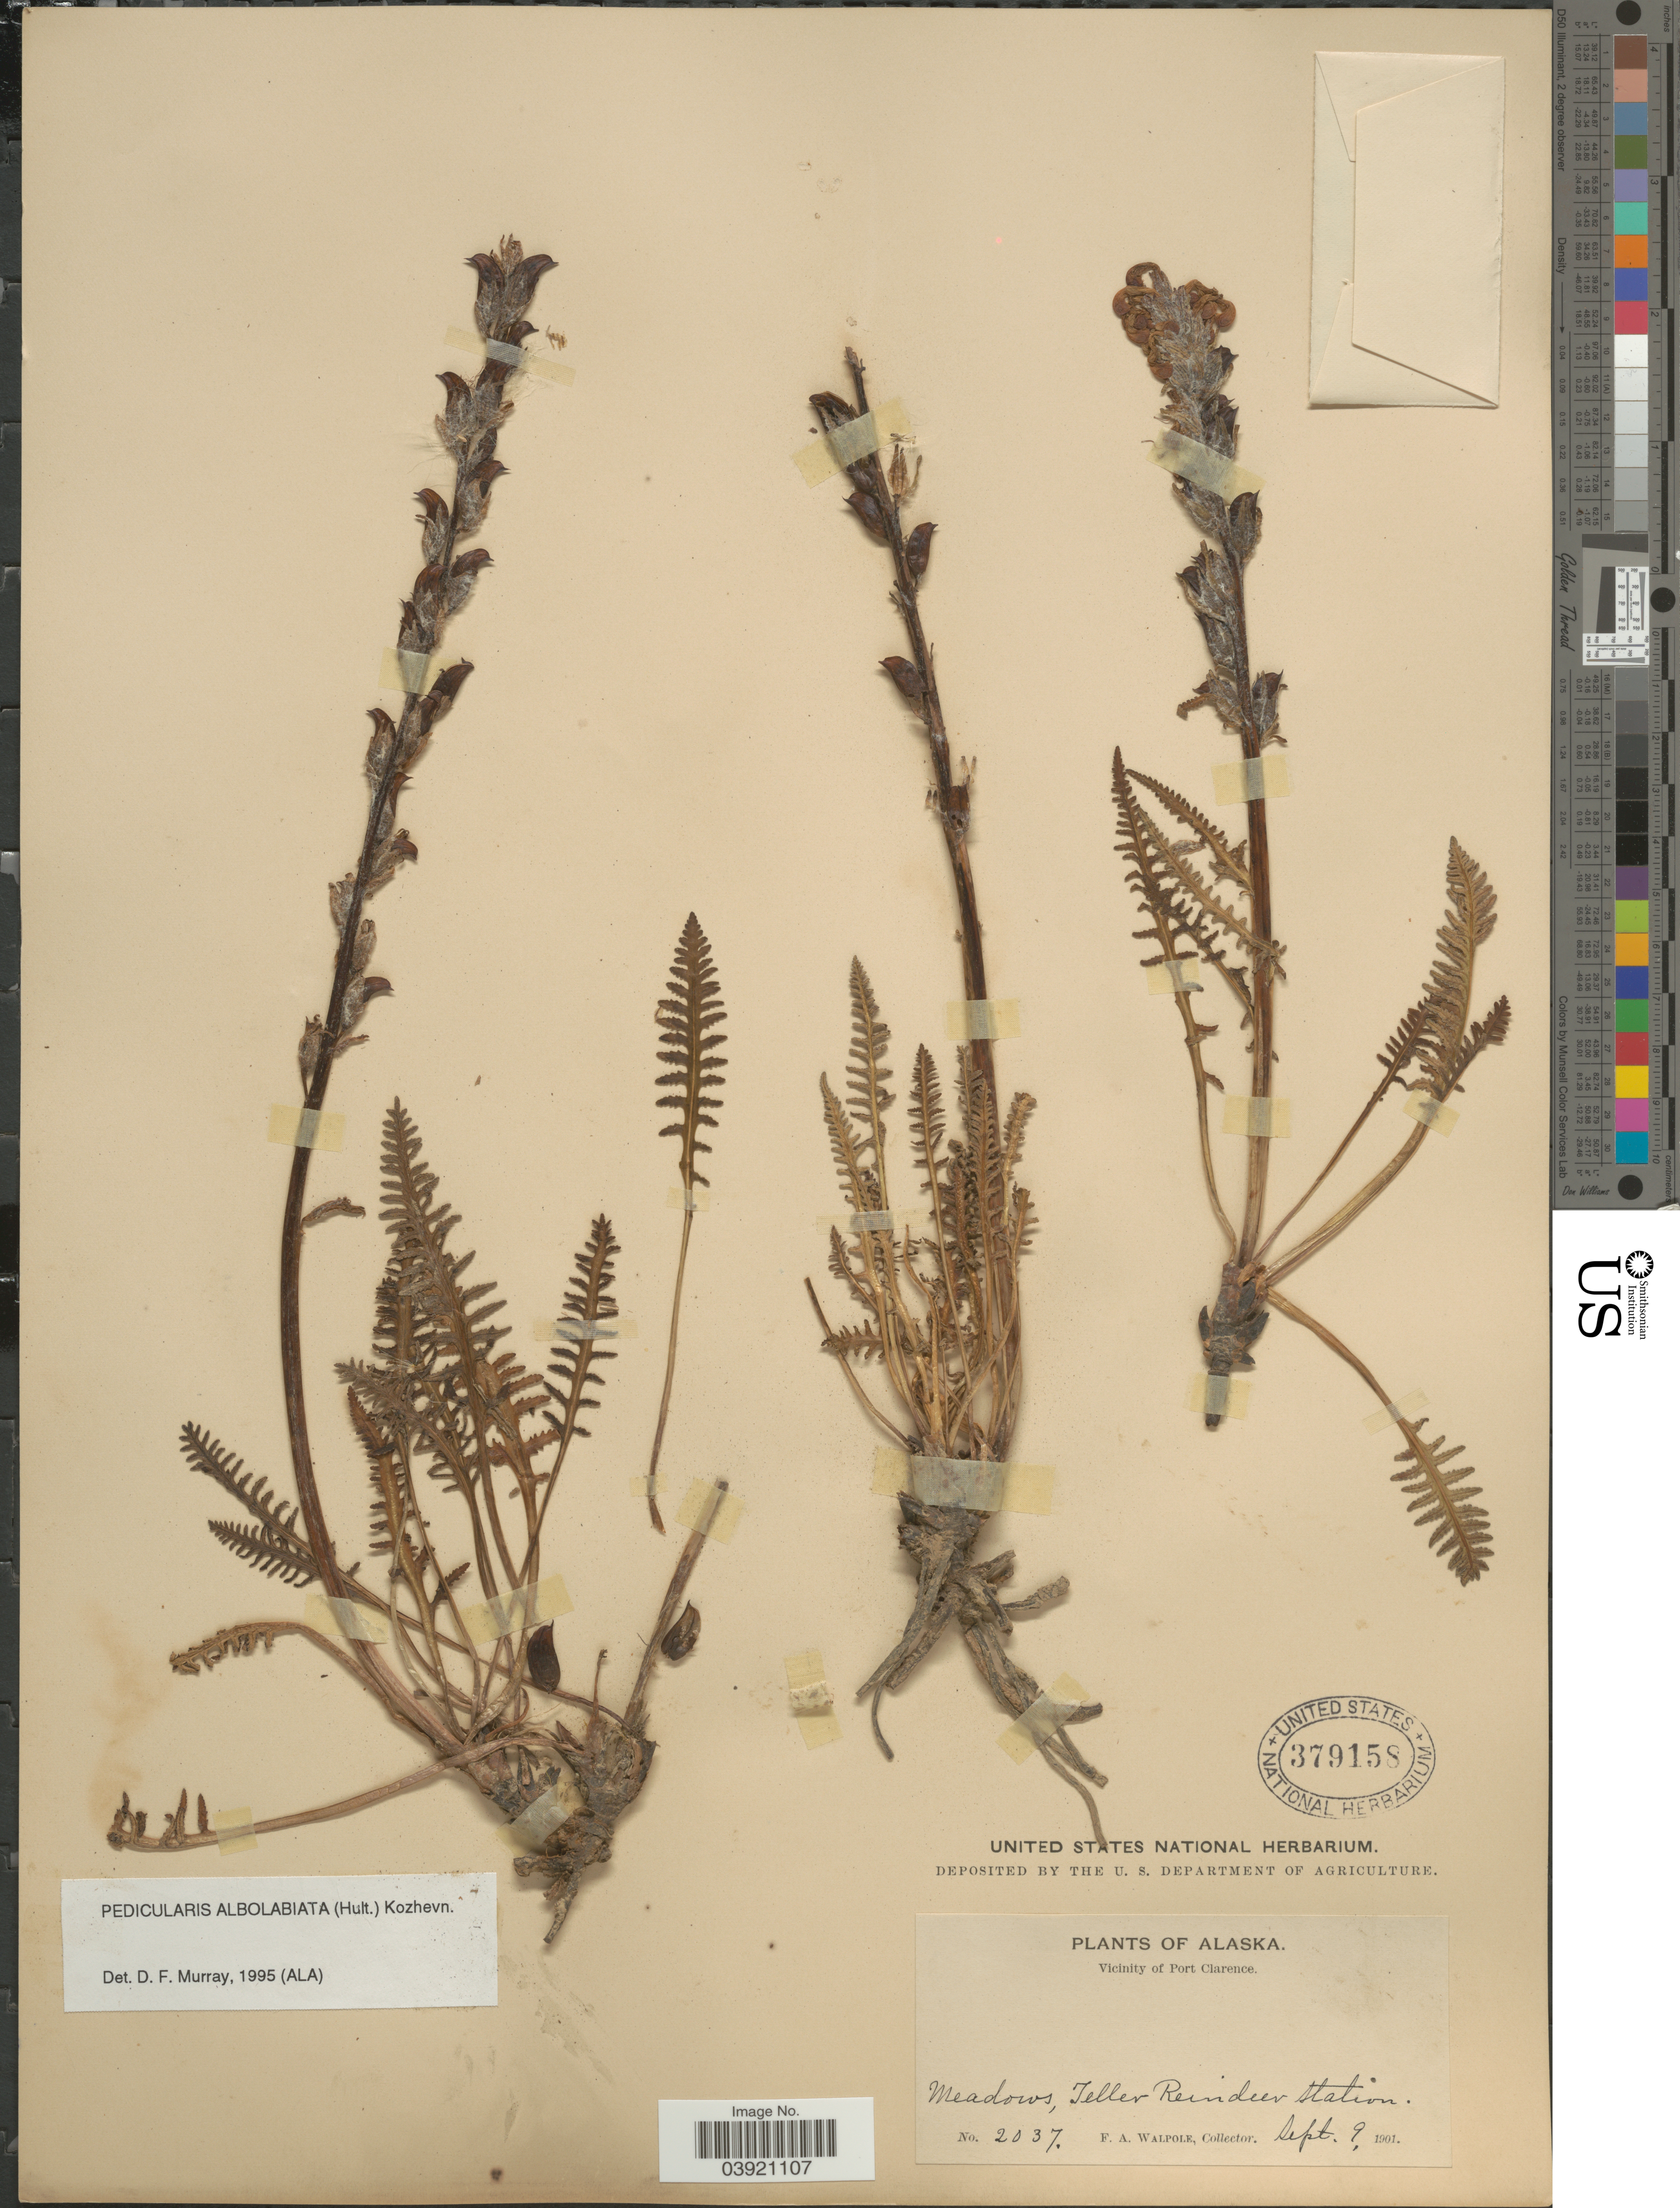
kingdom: Plantae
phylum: Tracheophyta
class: Magnoliopsida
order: Lamiales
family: Orobanchaceae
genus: Pedicularis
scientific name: Pedicularis albolabiata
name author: (Hultén) Kozhevn.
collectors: F. Walpole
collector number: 2037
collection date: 1901-09-09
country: United States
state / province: Alaska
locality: Vicinity of Port Clarence. Meadows, Teller Reindeer Station.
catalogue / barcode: US 379158